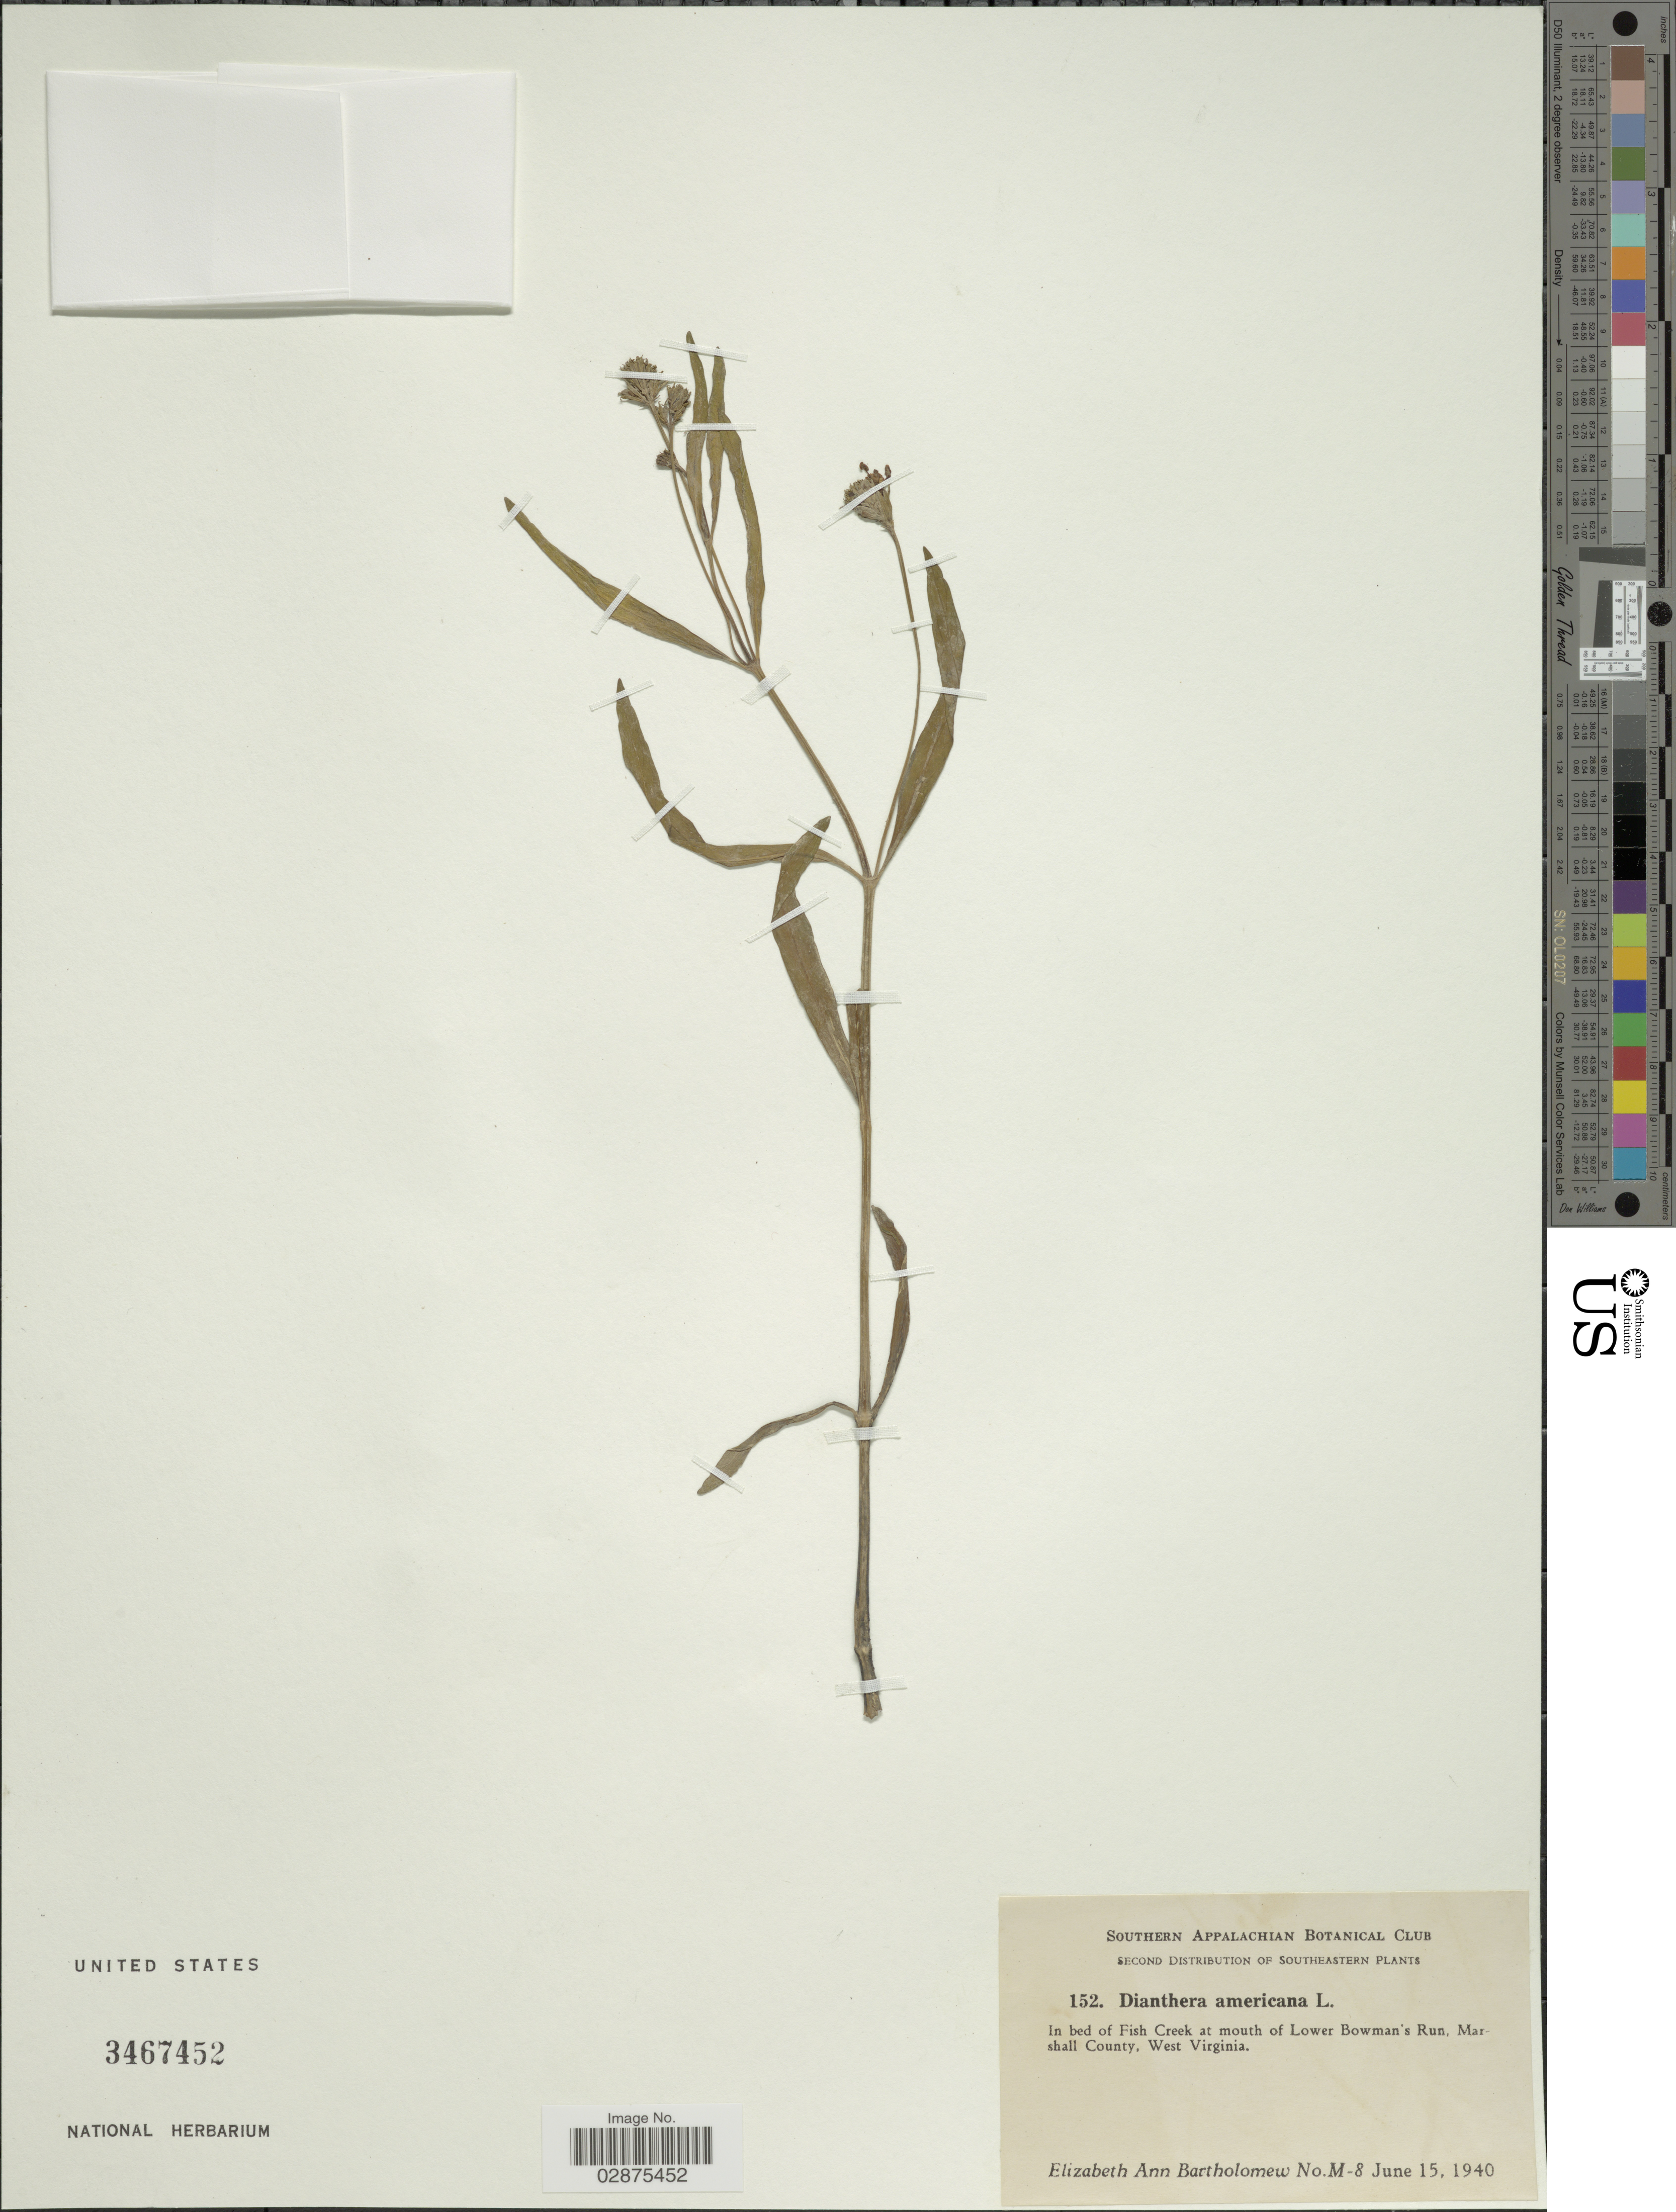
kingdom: Plantae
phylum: Tracheophyta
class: Magnoliopsida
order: Lamiales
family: Acanthaceae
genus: Justicia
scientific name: Justicia americana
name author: (L.) Vahl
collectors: E. Bartholomew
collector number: M-8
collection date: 1940-06-15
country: United States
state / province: West Virginia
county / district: Marshall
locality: Southeastern. In bed of Fish Creek at mouth of Lower Bowman's Run. Marshall County.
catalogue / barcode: US 3467452